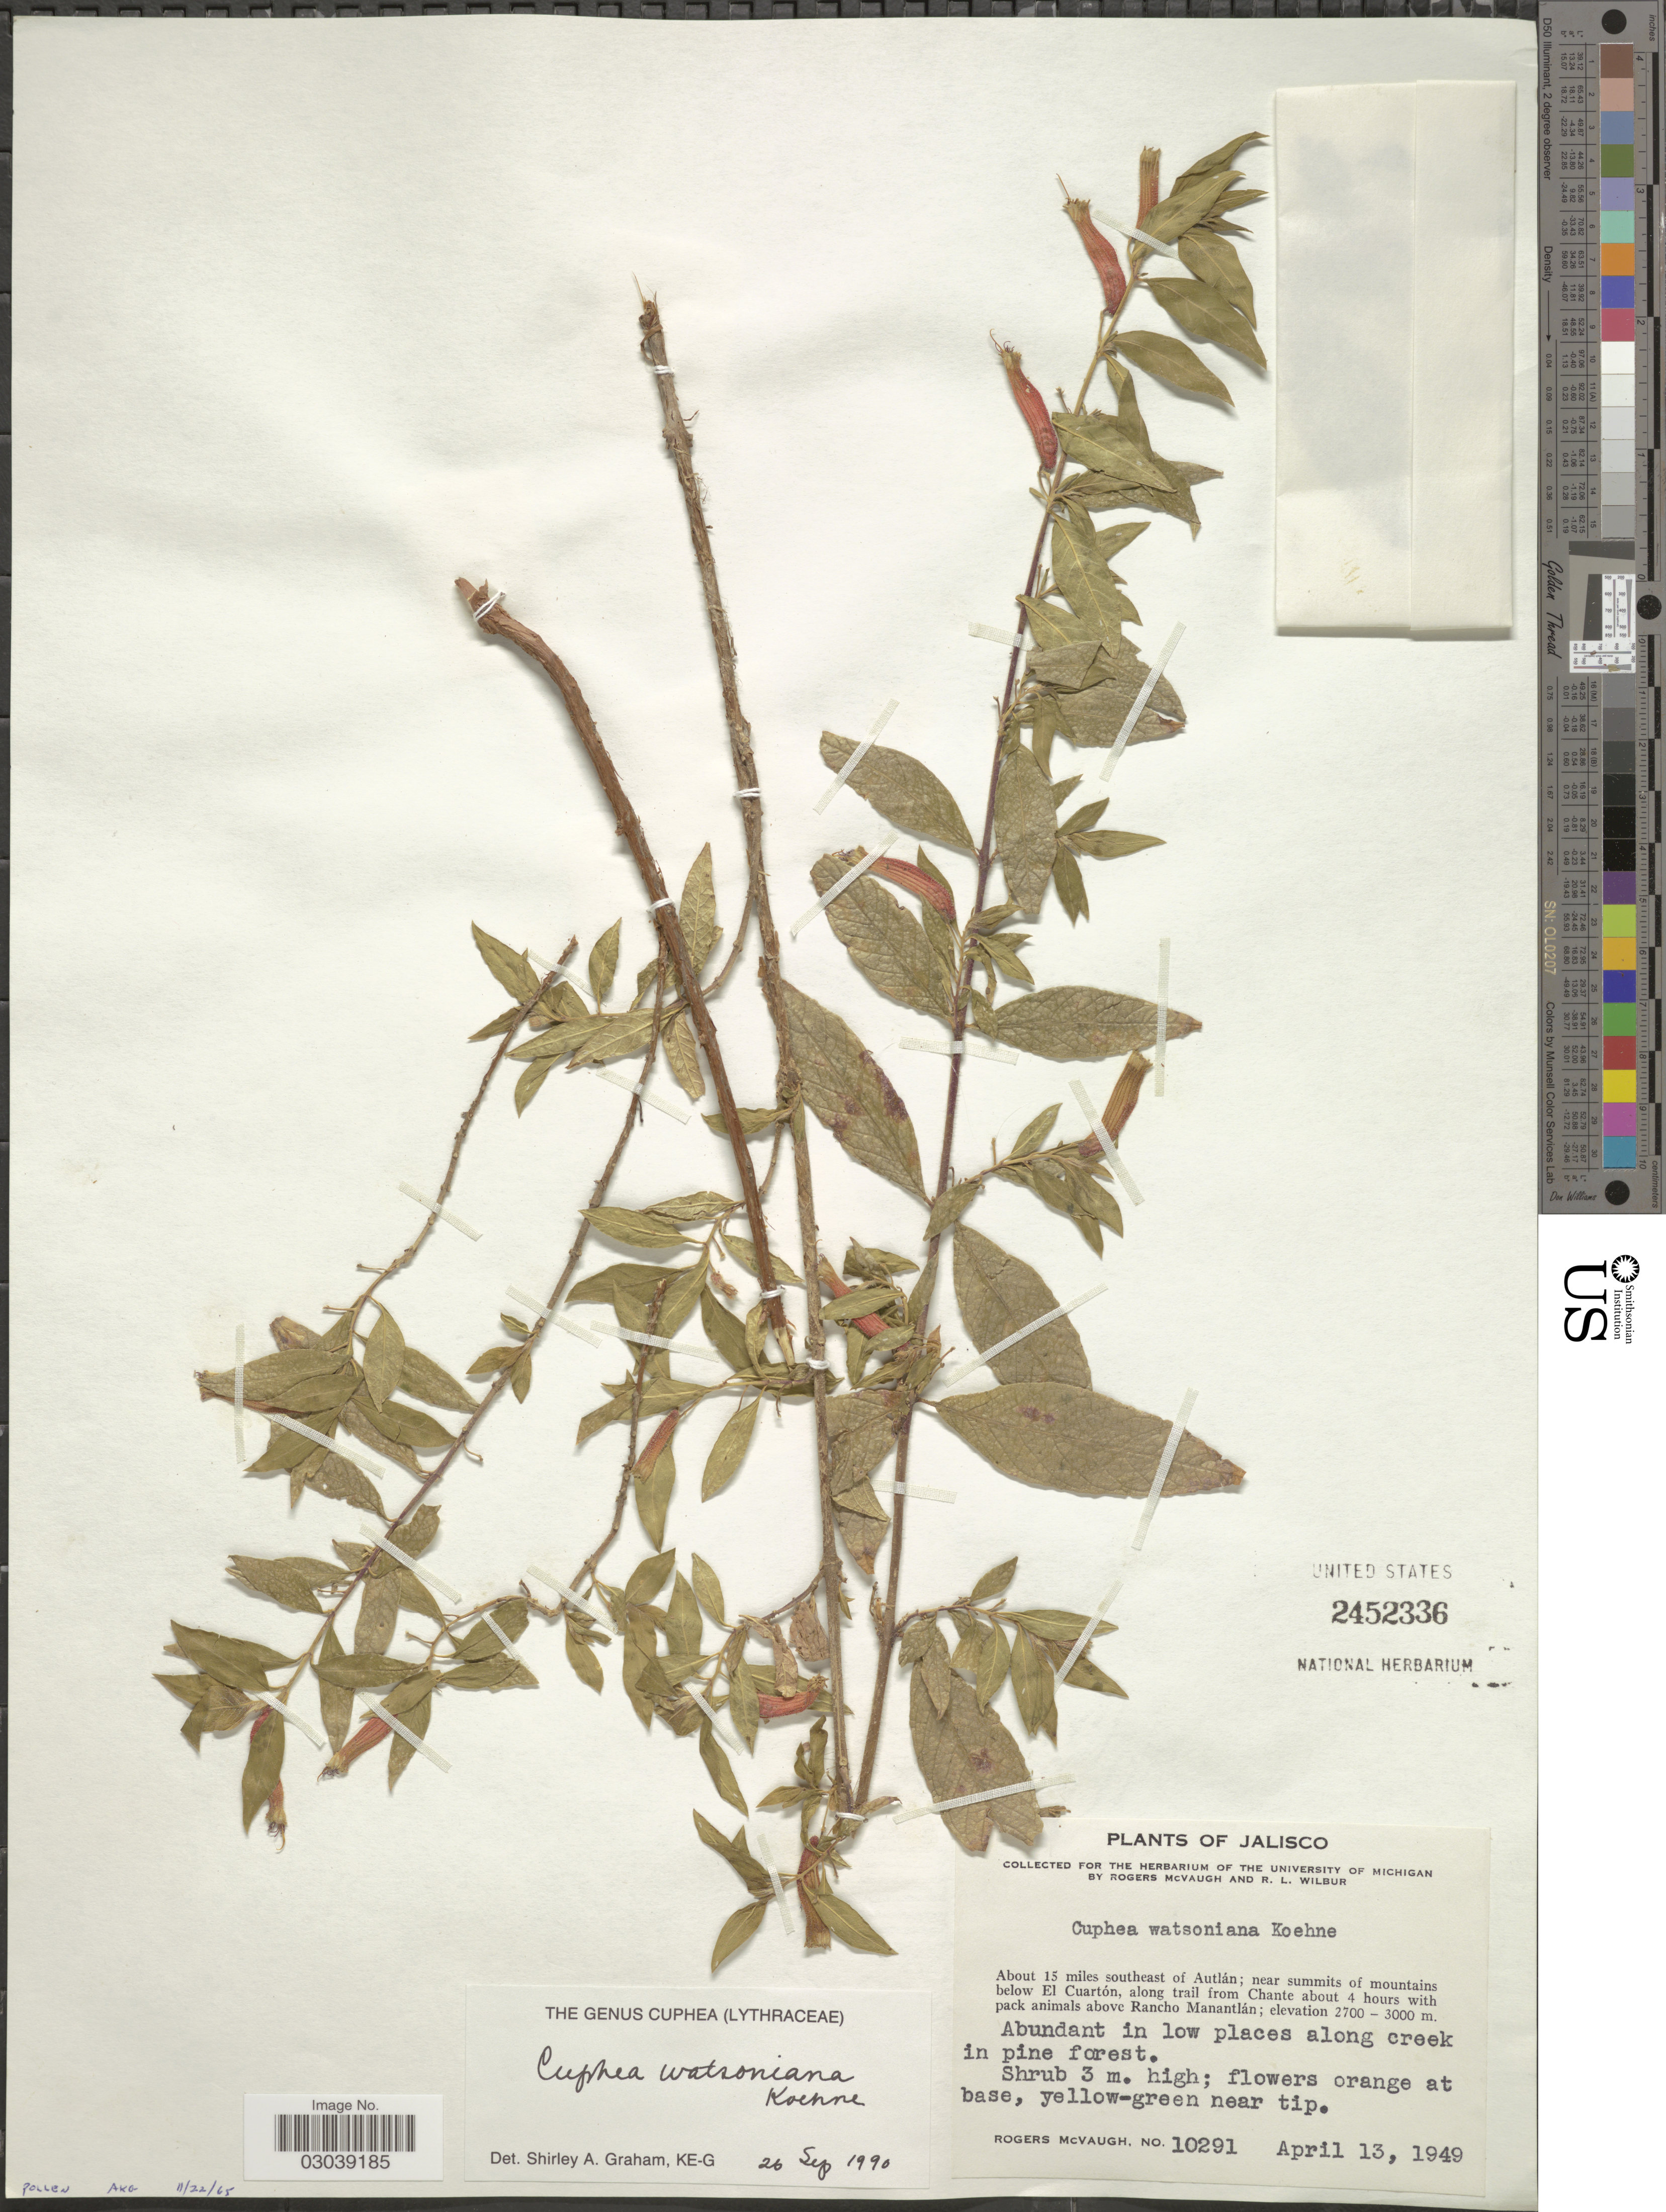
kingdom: Plantae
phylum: Tracheophyta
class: Magnoliopsida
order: Myrtales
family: Lythraceae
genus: Cuphea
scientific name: Cuphea watsoniana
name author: Koehne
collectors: R. McVaugh & R. L. Wilbur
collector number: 10291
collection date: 1949-04-13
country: Mexico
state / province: Jalisco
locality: About 15 miles southeast of Autlán; near summits of mountains below El Cuartón, along trail from Chante about 4 hours with pack animals above Rancho Manantlán.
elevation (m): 2700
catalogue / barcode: US 2452336